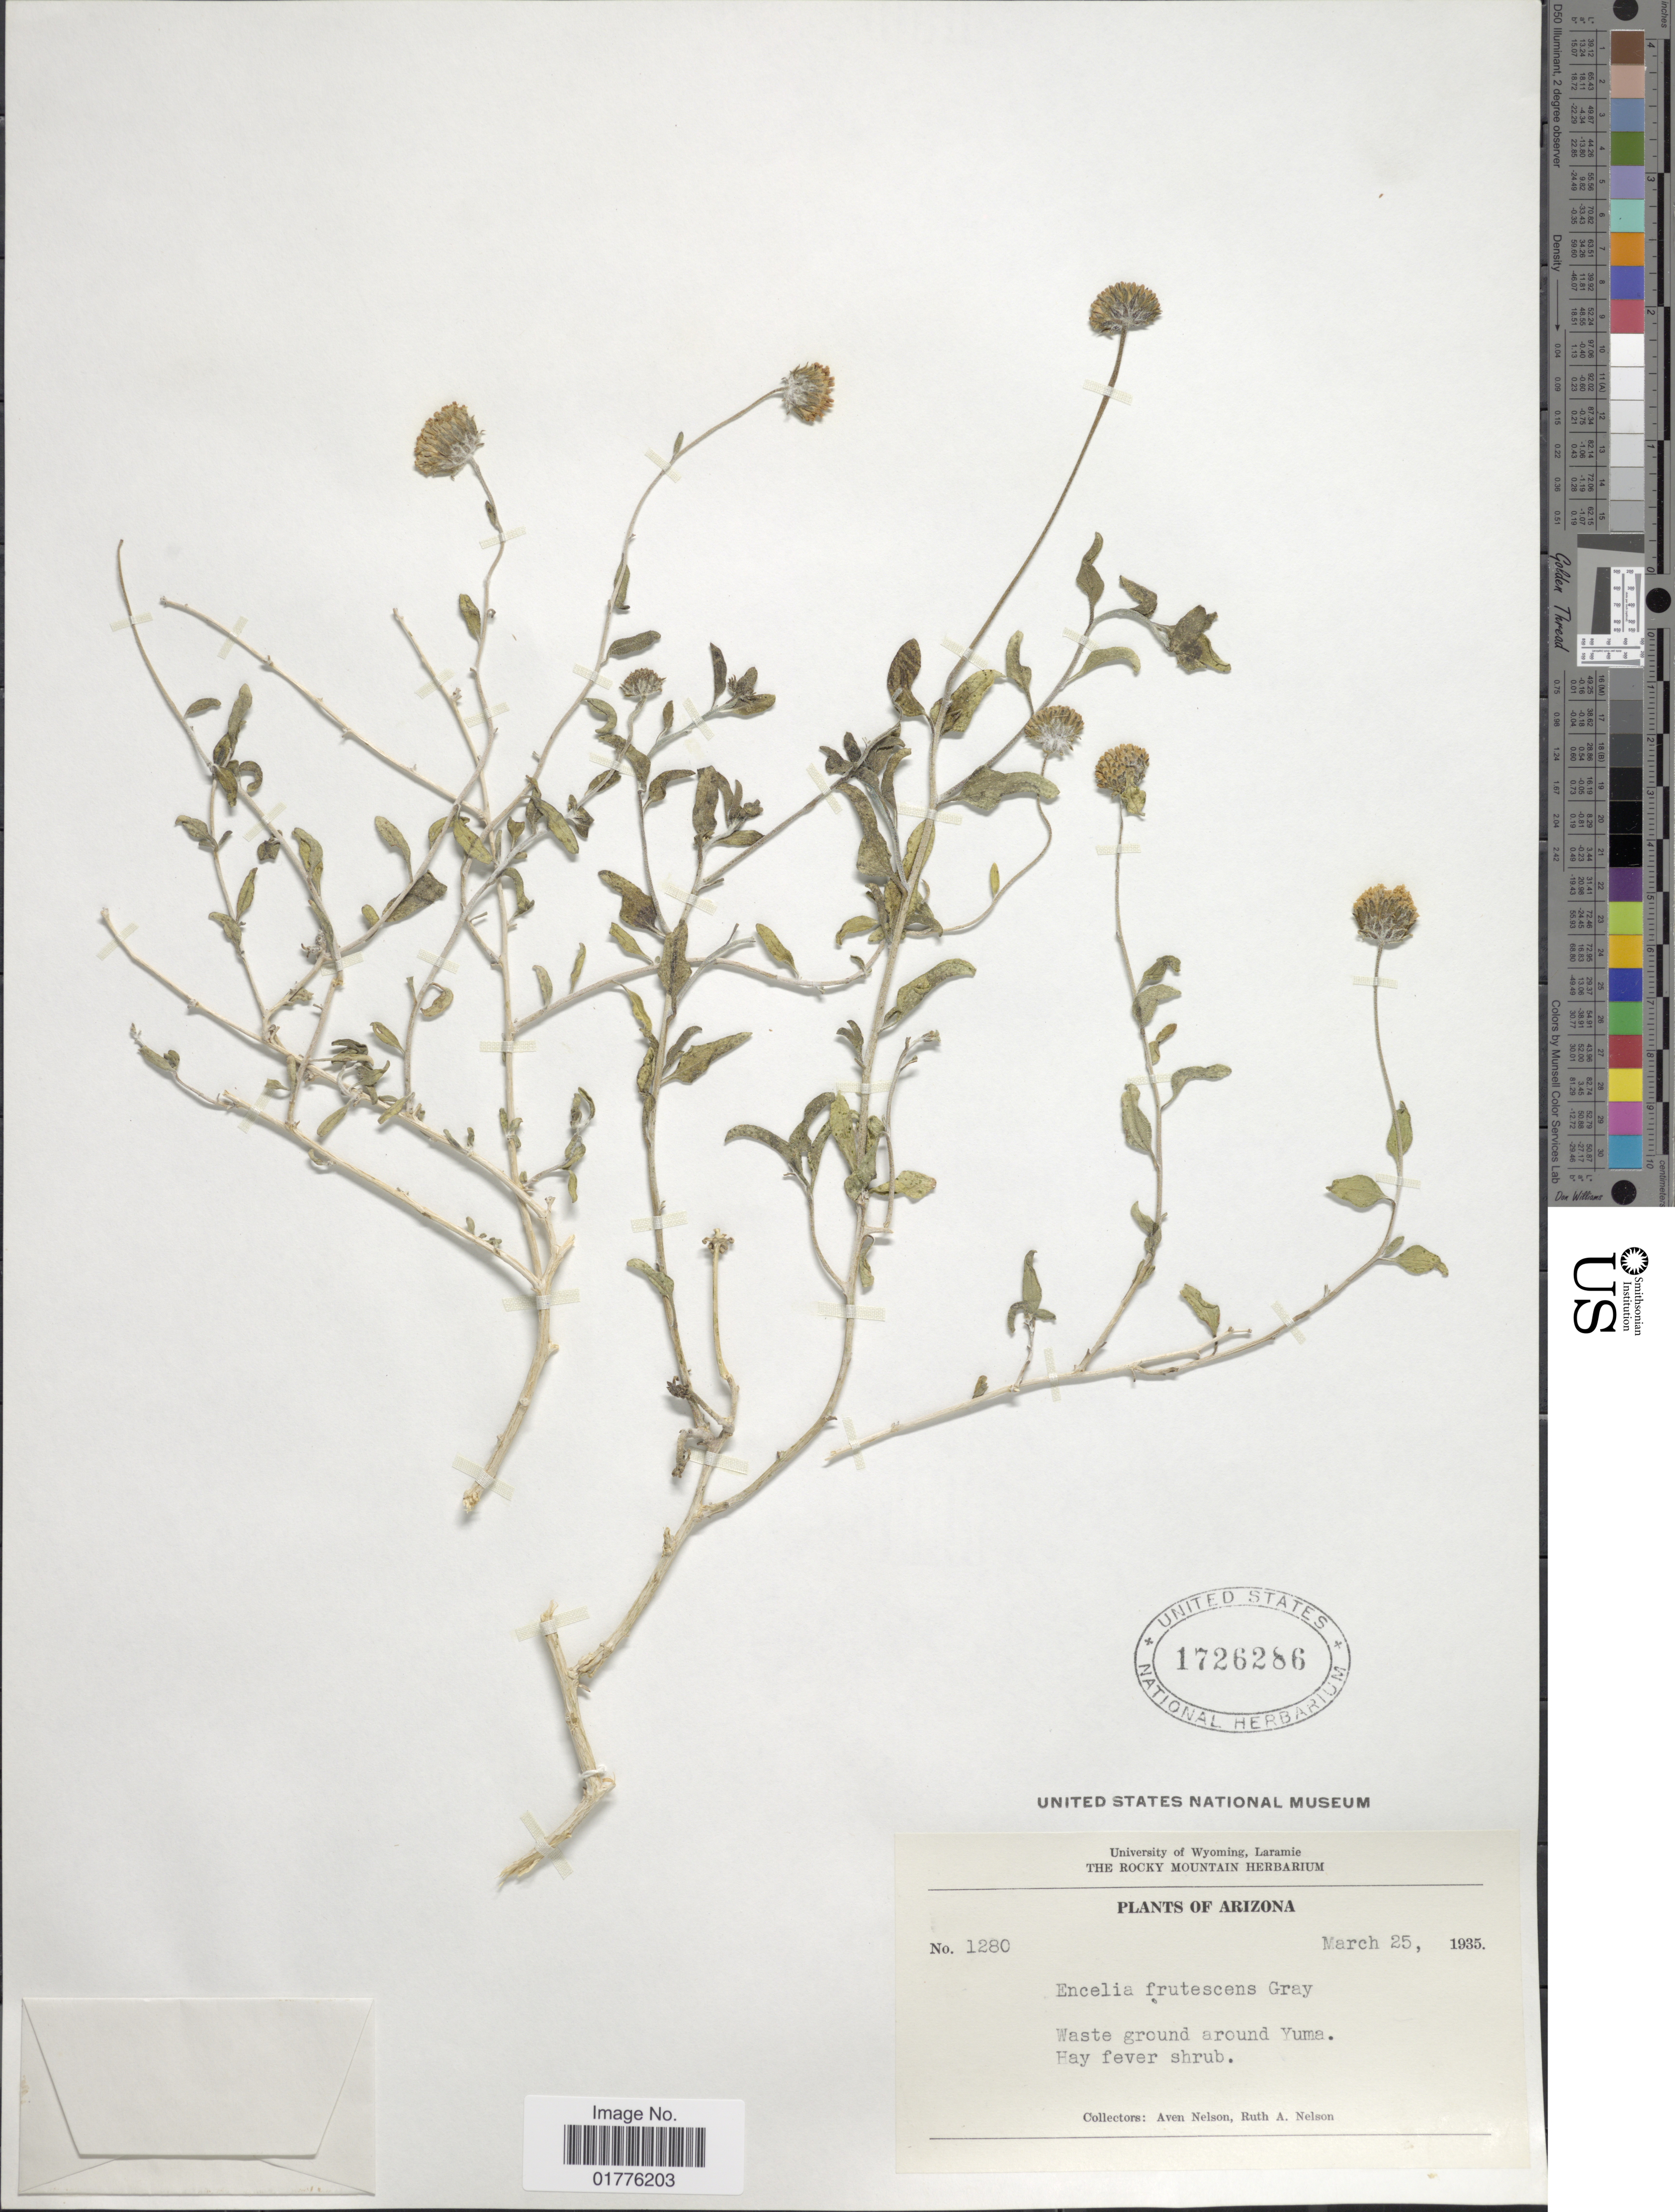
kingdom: Plantae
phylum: Tracheophyta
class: Magnoliopsida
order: Asterales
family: Asteraceae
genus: Encelia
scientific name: Encelia frutescens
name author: (A. Gray) A. Gray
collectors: A. Nelson & R. A. Nelson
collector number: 1280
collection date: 1935-03-25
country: United States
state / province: Arizona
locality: Waste ground around yuma. Arizona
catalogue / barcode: US 1726286